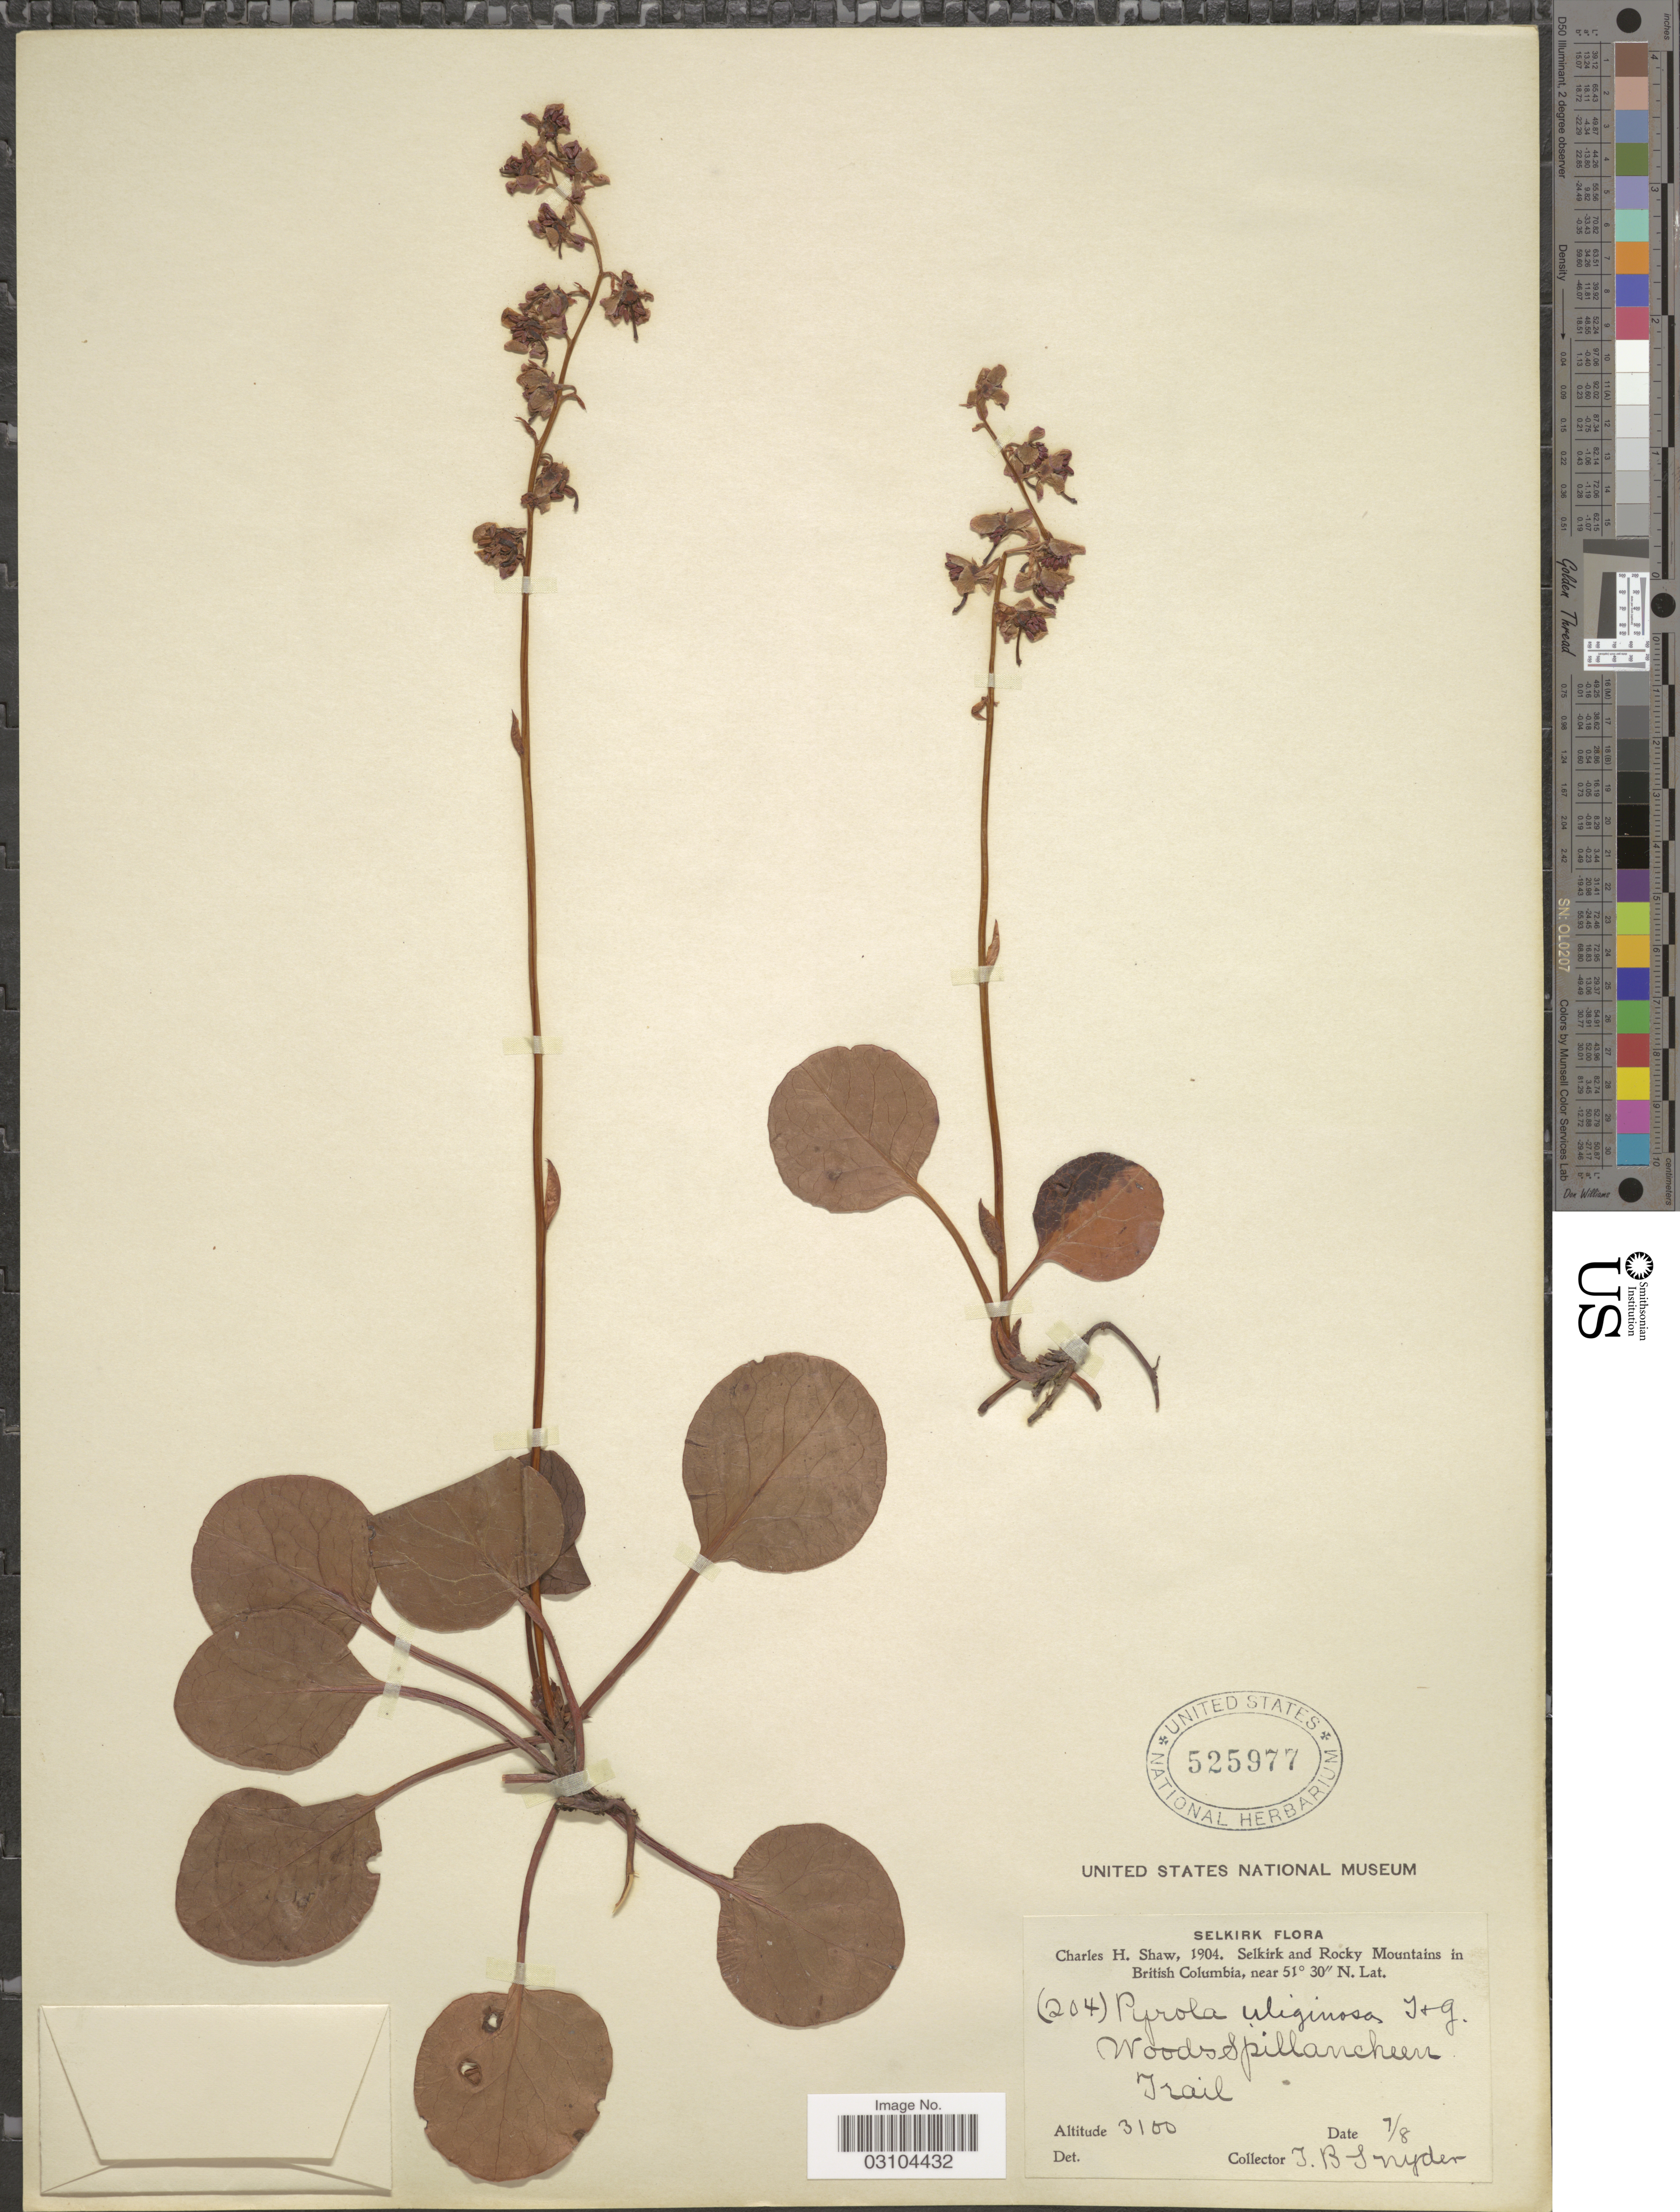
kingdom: Plantae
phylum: Tracheophyta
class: Magnoliopsida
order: Ericales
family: Ericaceae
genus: Pyrola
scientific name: Pyrola uliginosa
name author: Torr. & A. Gray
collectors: T. Snyder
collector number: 204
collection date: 1904-07-08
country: Canada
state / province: British Columbia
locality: Selkirk and Rocky Mountains in British Columbia.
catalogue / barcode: US 525977